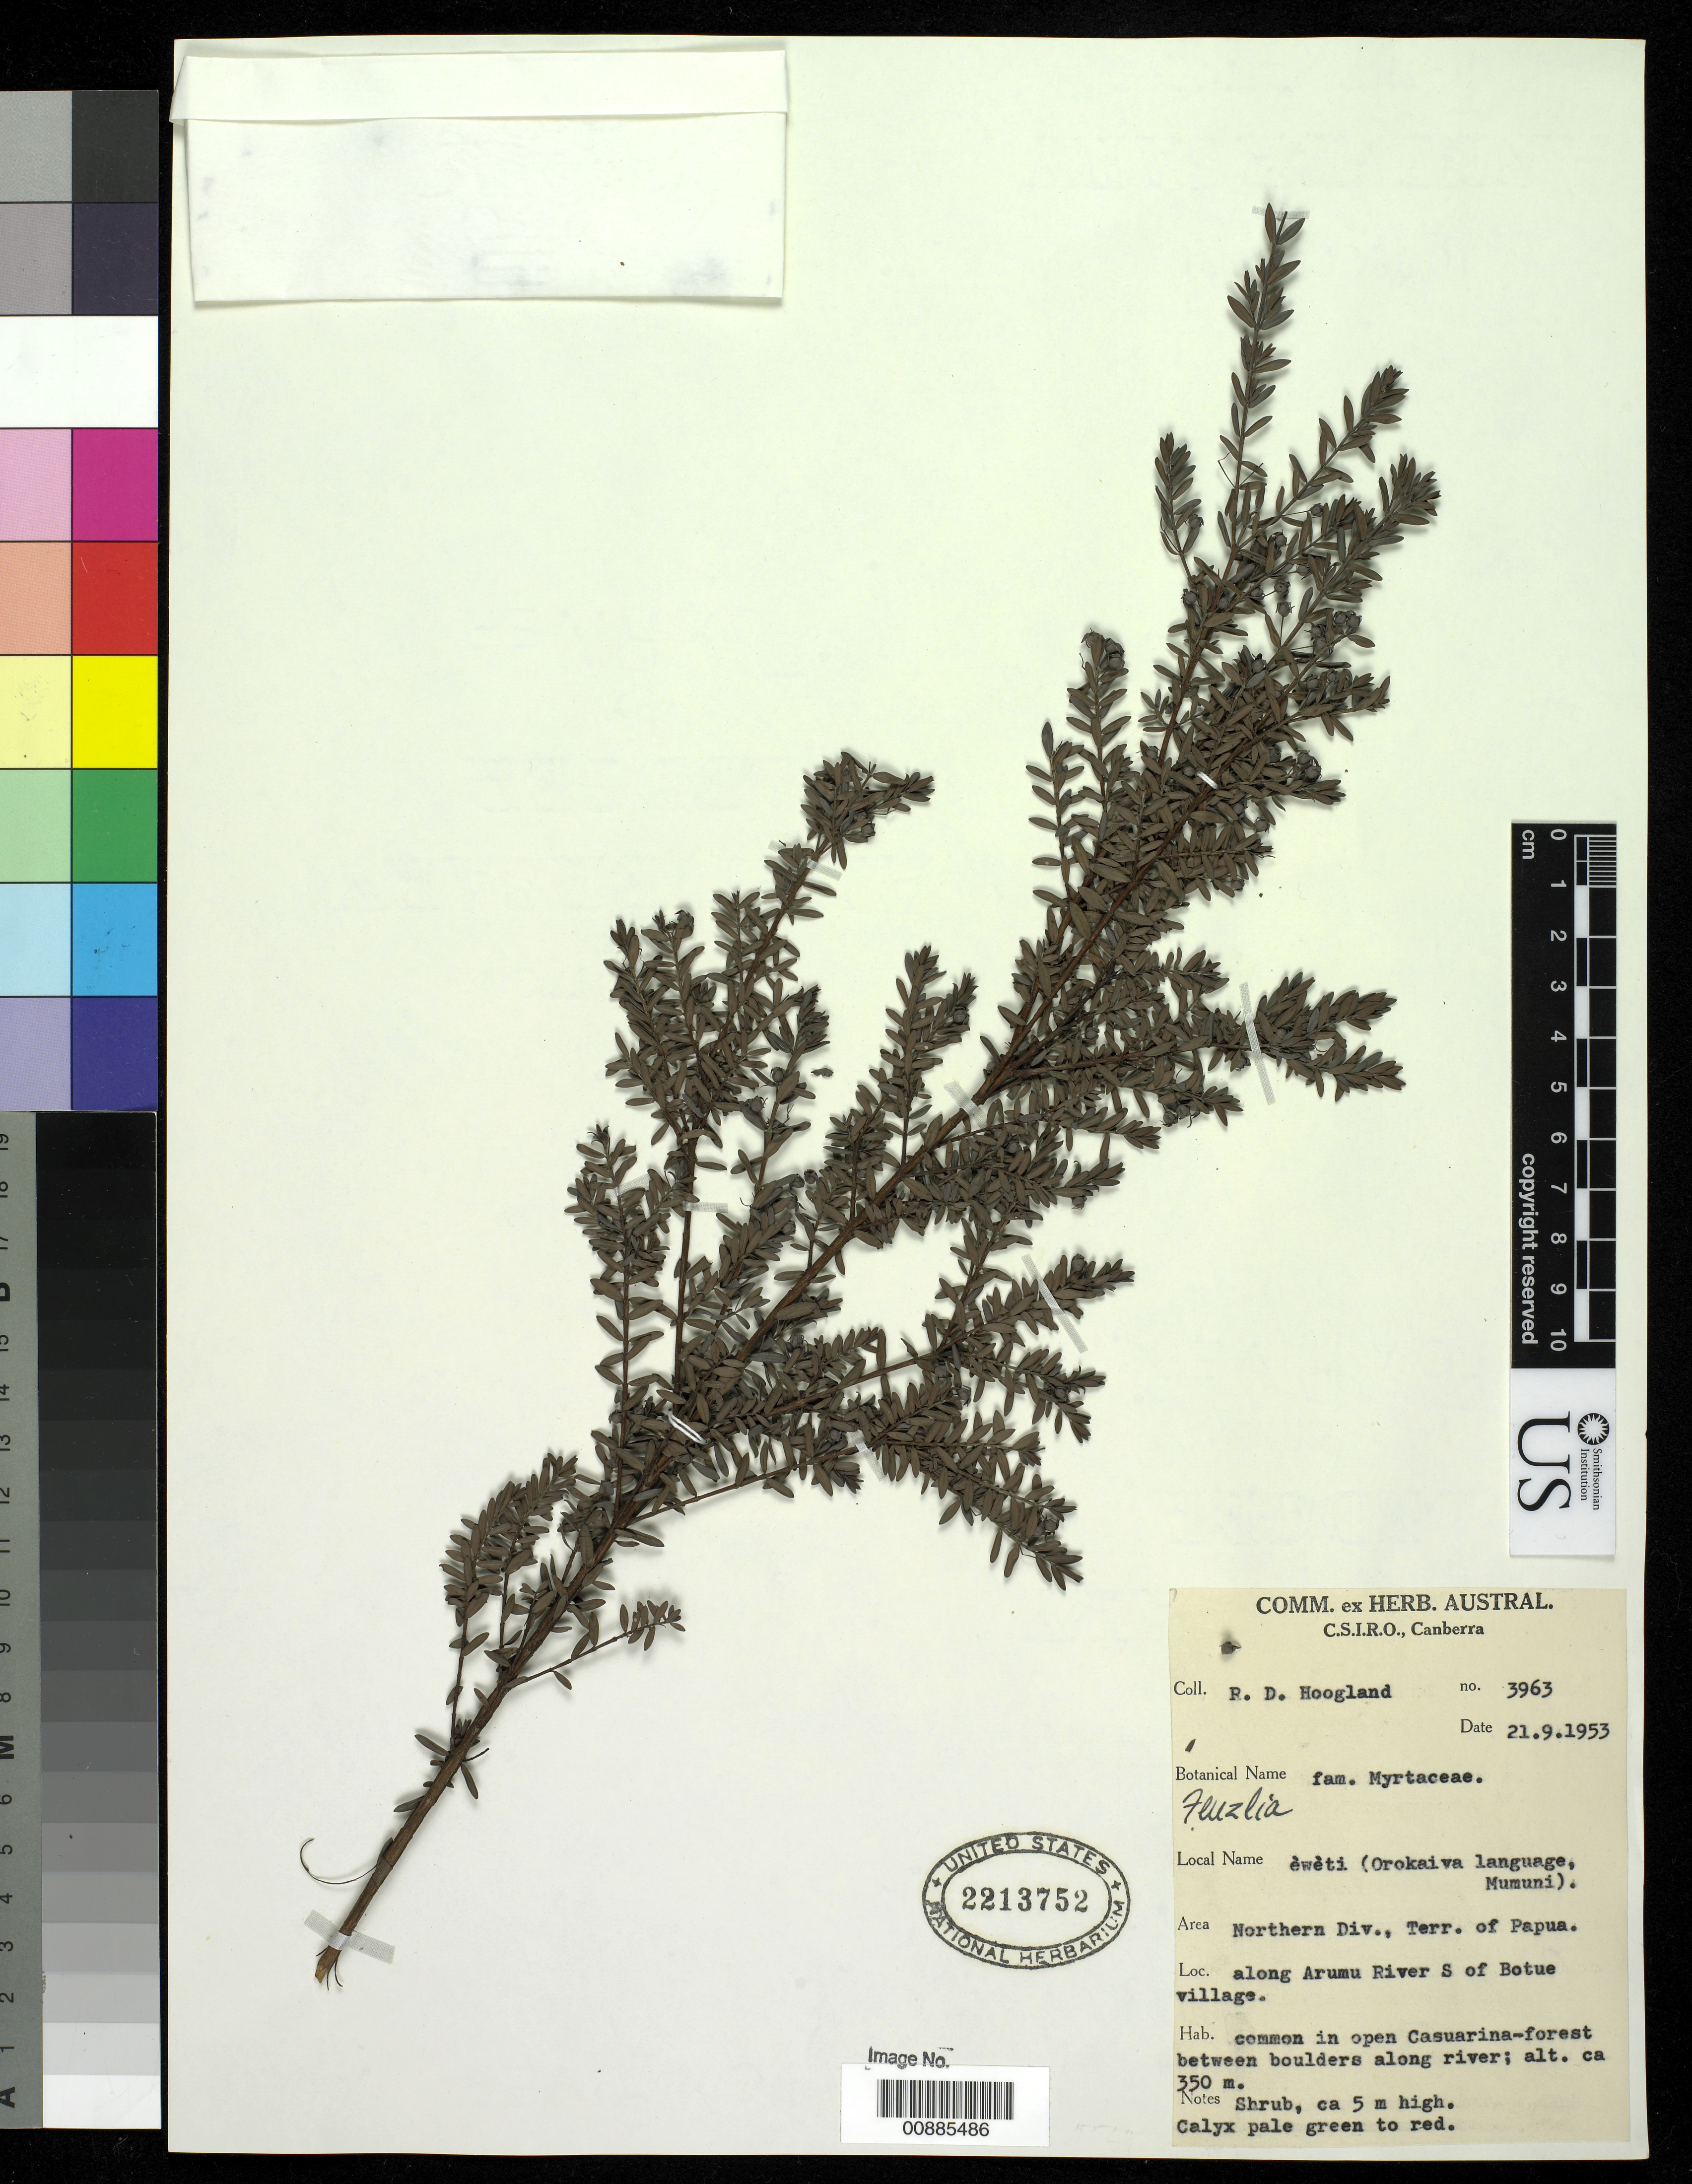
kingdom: Plantae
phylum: Tracheophyta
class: Magnoliopsida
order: Myrtales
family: Myrtaceae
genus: Myrcia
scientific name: Myrcia bennigseniana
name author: (Volkens) Diels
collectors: R. D. Hoogland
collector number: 3963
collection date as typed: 21 Sep 1953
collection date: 1953-09-21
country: Papua New Guinea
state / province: Northern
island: New Guinea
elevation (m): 350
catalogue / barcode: US 2213752